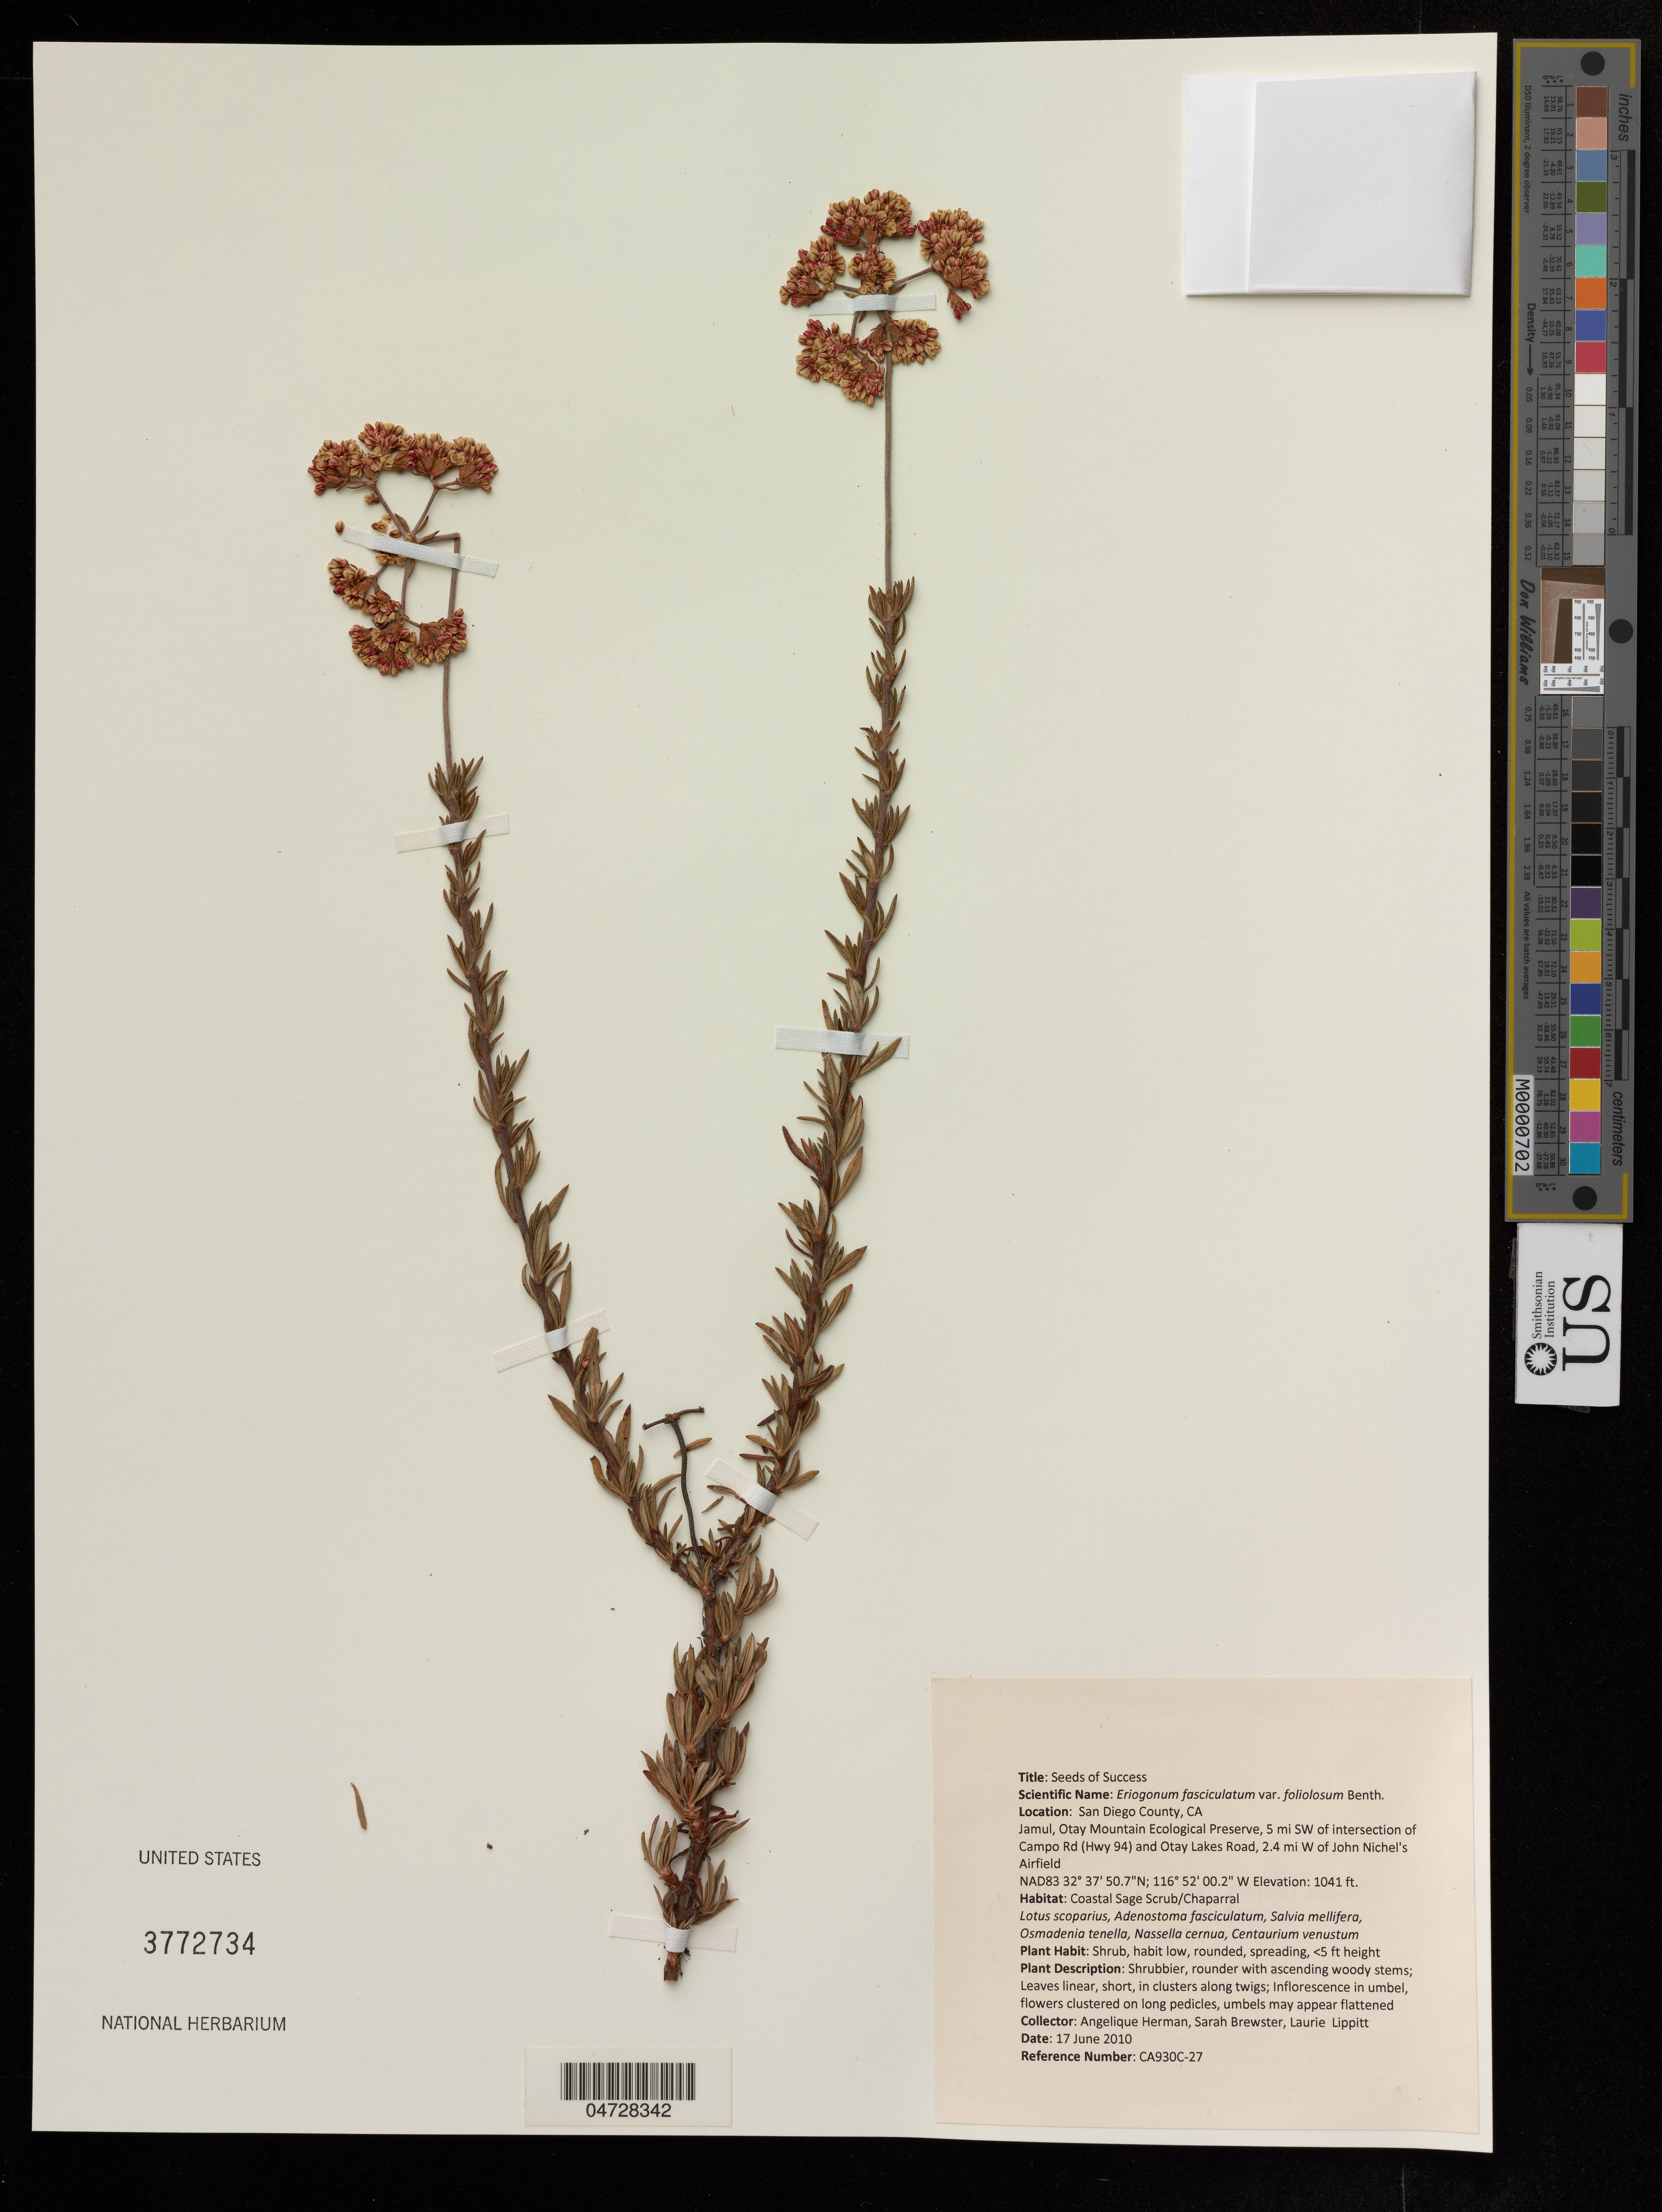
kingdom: Plantae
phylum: Tracheophyta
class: Magnoliopsida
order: Caryophyllales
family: Polygonaceae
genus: Eriogonum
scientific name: Eriogonum fasciculatum var. foliolosum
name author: (Nutt.) S. Stokes ex Abrams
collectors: A. Herman, S. Brewster & L. Lippitt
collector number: CA930C-27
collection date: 2010-06-17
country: United States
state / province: California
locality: San Diego County, Jamul, Otay Mountain Ecological Presevere, 5 mi SW of intersection of Campo RD (Hwy 94) and Otay Lakes Road, 2.4 mi W of John Nichel's Airfield.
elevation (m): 317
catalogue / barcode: US 3772734